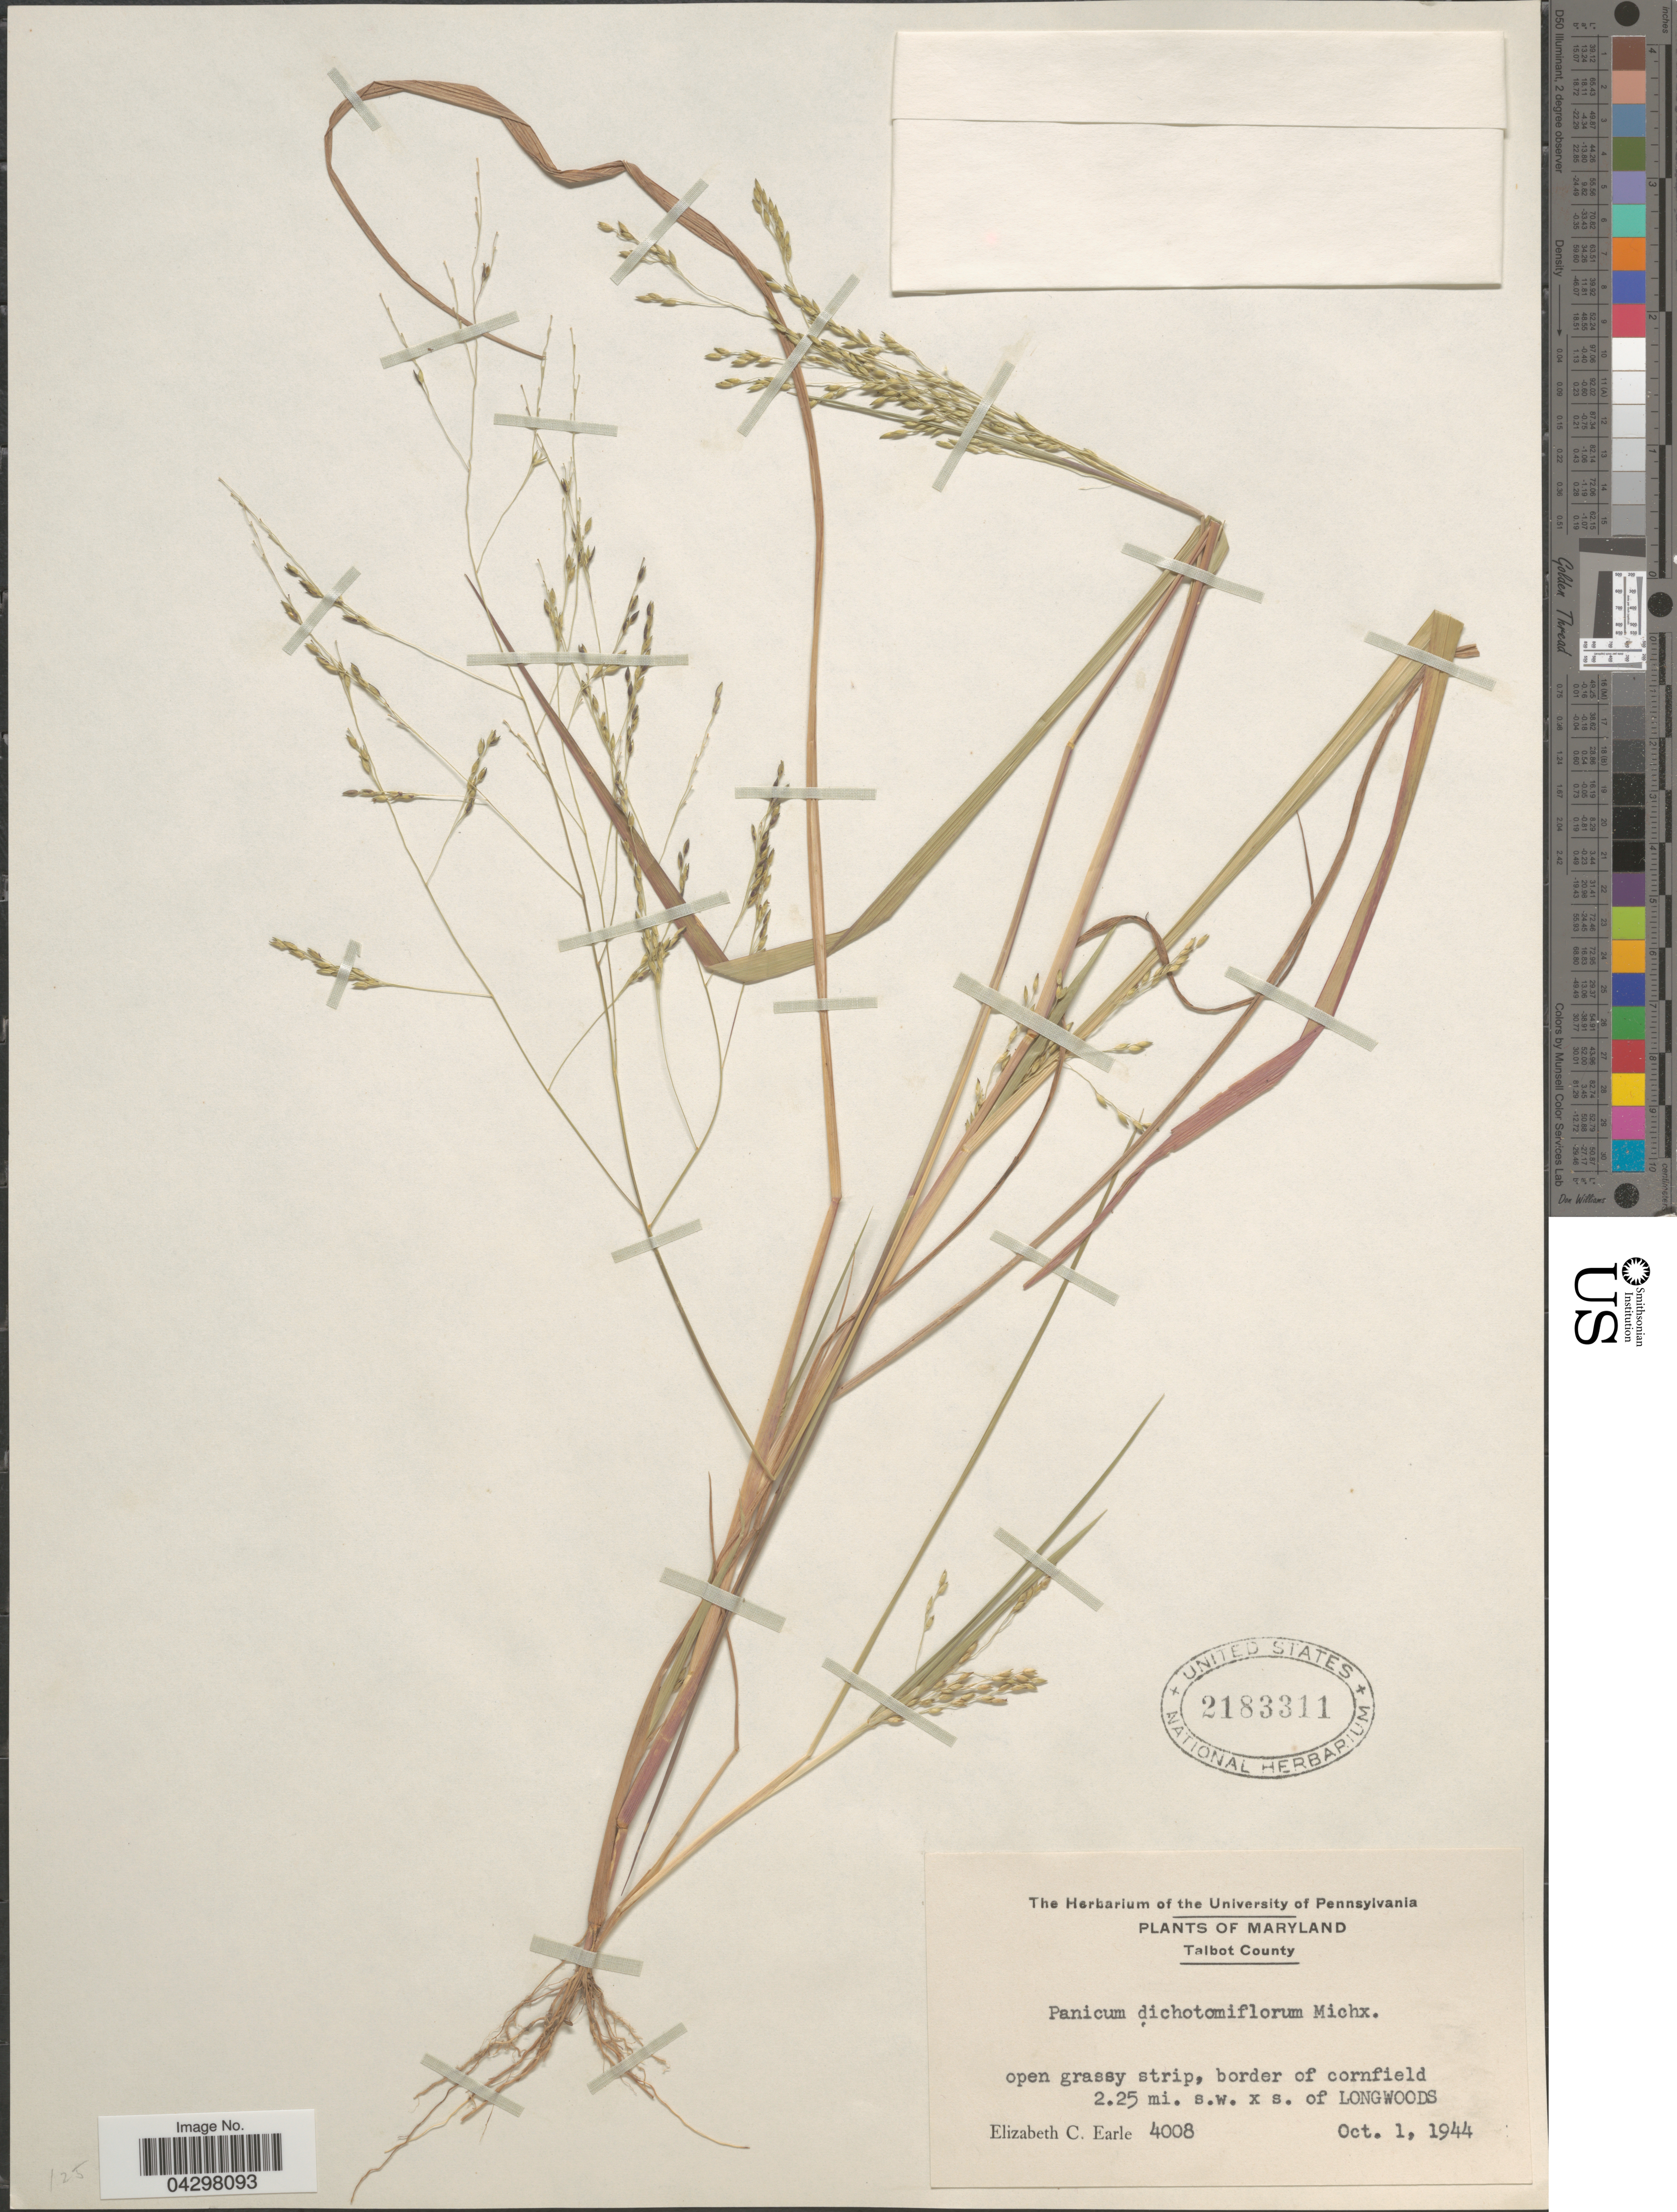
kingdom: Plantae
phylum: Tracheophyta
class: Liliopsida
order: Poales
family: Poaceae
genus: Panicum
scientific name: Panicum dichotomiflorum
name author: Michx.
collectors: E. C. Earle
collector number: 4008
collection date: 1944-10-01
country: United States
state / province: Maryland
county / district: Talbot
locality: Talbot County. Open grassy strip, border of cornfield 2.25 mi. s.w. [Foreign script] s. of Longwoods.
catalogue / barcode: US 2183311